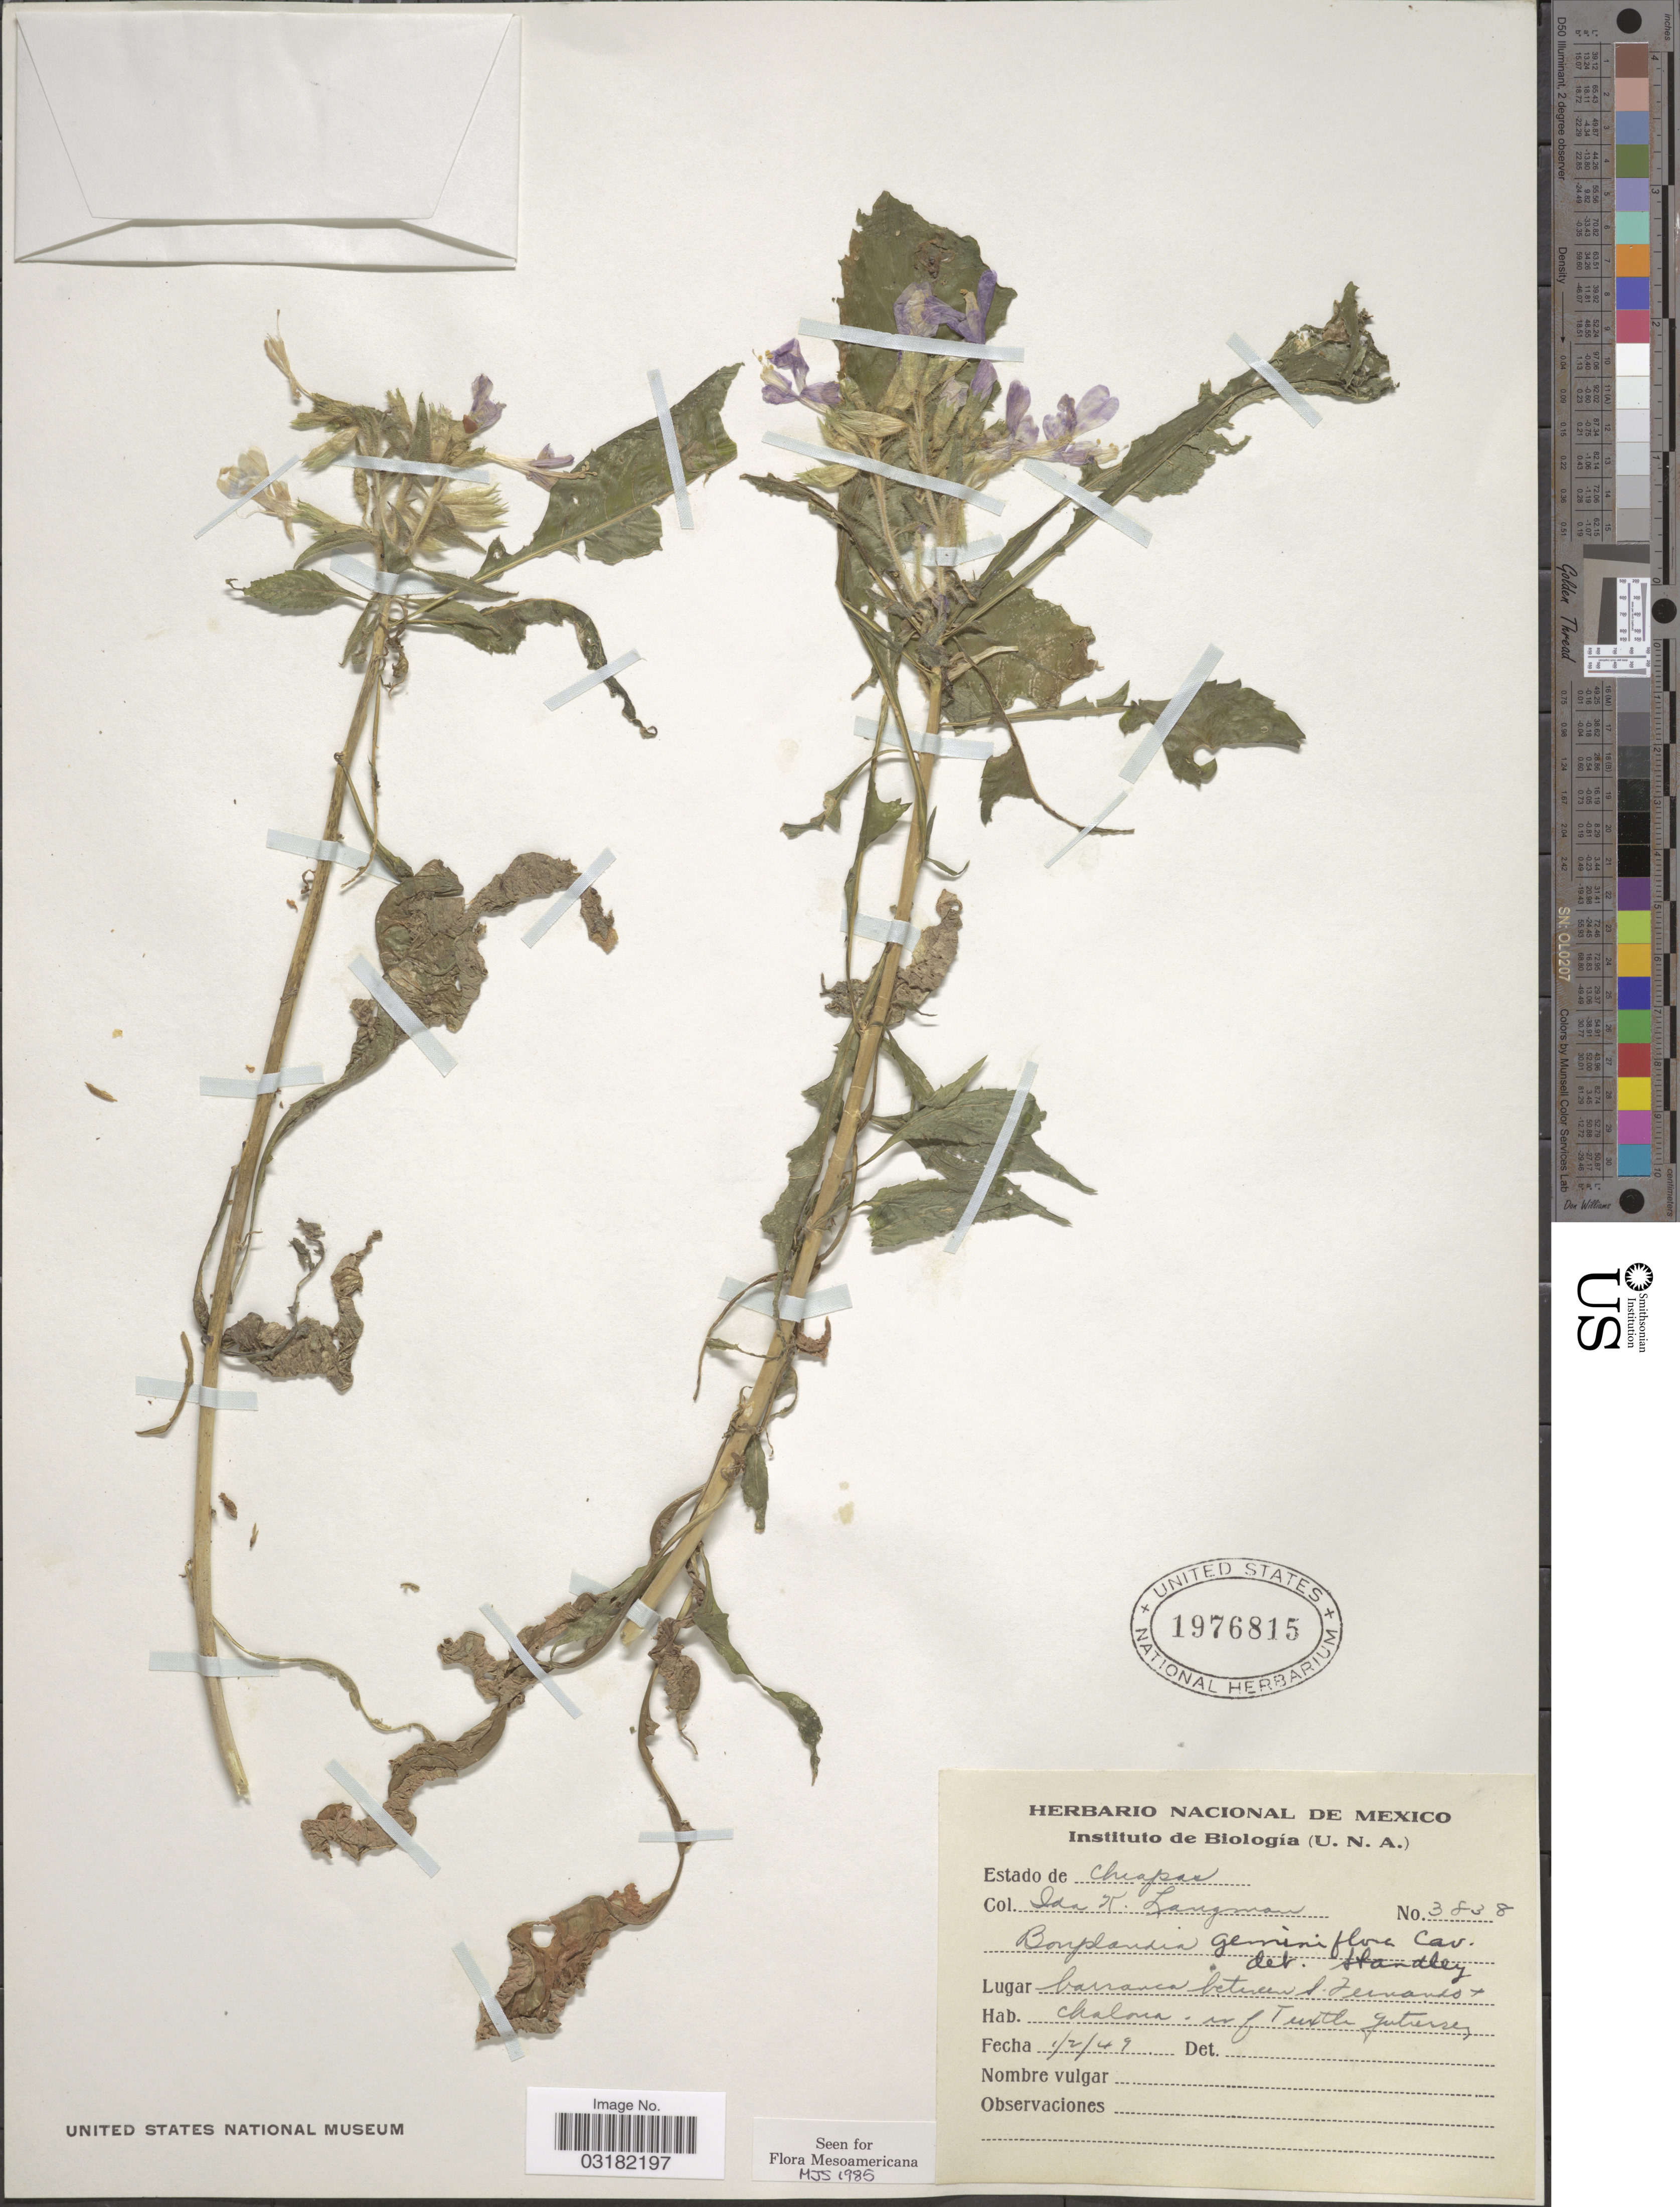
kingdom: Plantae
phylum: Tracheophyta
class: Magnoliopsida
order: Ericales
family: Polemoniaceae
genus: Bonplandia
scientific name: Bonplandia geminiflora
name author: Cav.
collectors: I. K. Langman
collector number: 3838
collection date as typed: Transcribed d/m/y: 1/2/49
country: Mexico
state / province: Chiapas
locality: Barranca between Fernando & Chaloux - inf Tuxtla Gutierrez.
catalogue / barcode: US 1976815